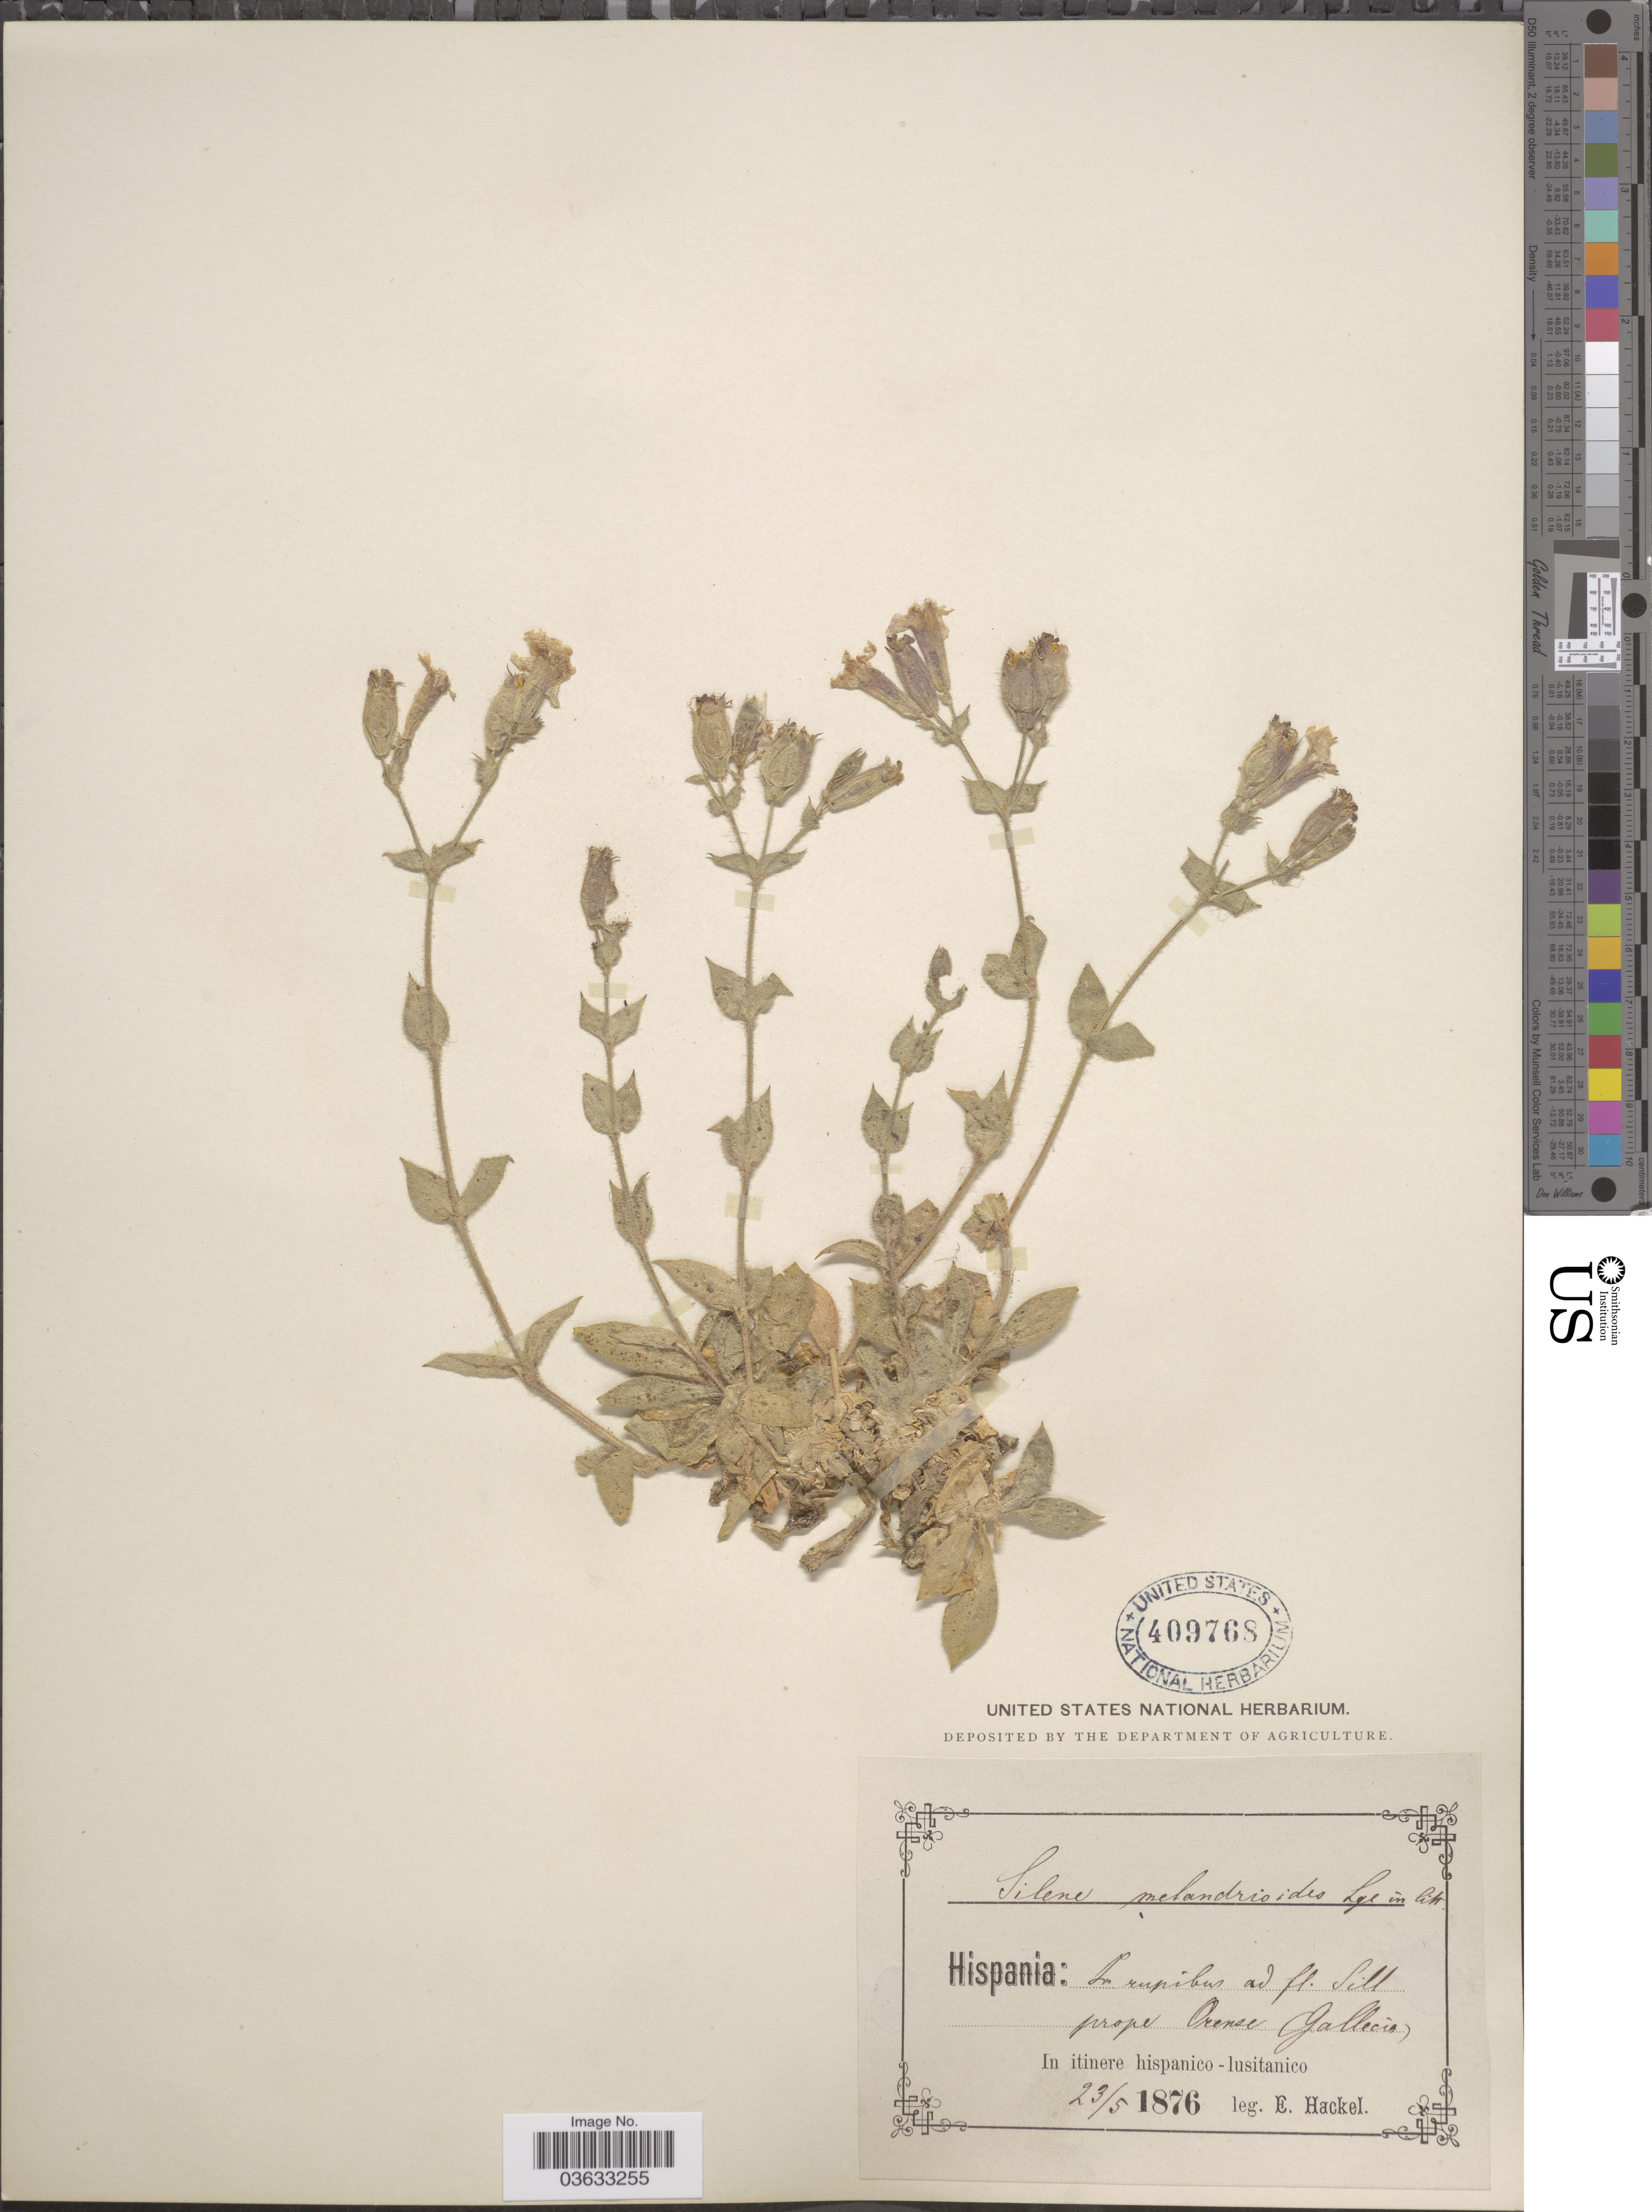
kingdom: Plantae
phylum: Tracheophyta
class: Magnoliopsida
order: Caryophyllales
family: Caryophyllaceae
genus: Silene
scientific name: Silene melandroides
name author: Lange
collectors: E. Hackel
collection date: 1876-05-23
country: Spain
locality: Hispania: In rupibus ad fl. Sill prope Orense (Gallecio). In itinere hispanico - lusitanico.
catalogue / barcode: US 409768